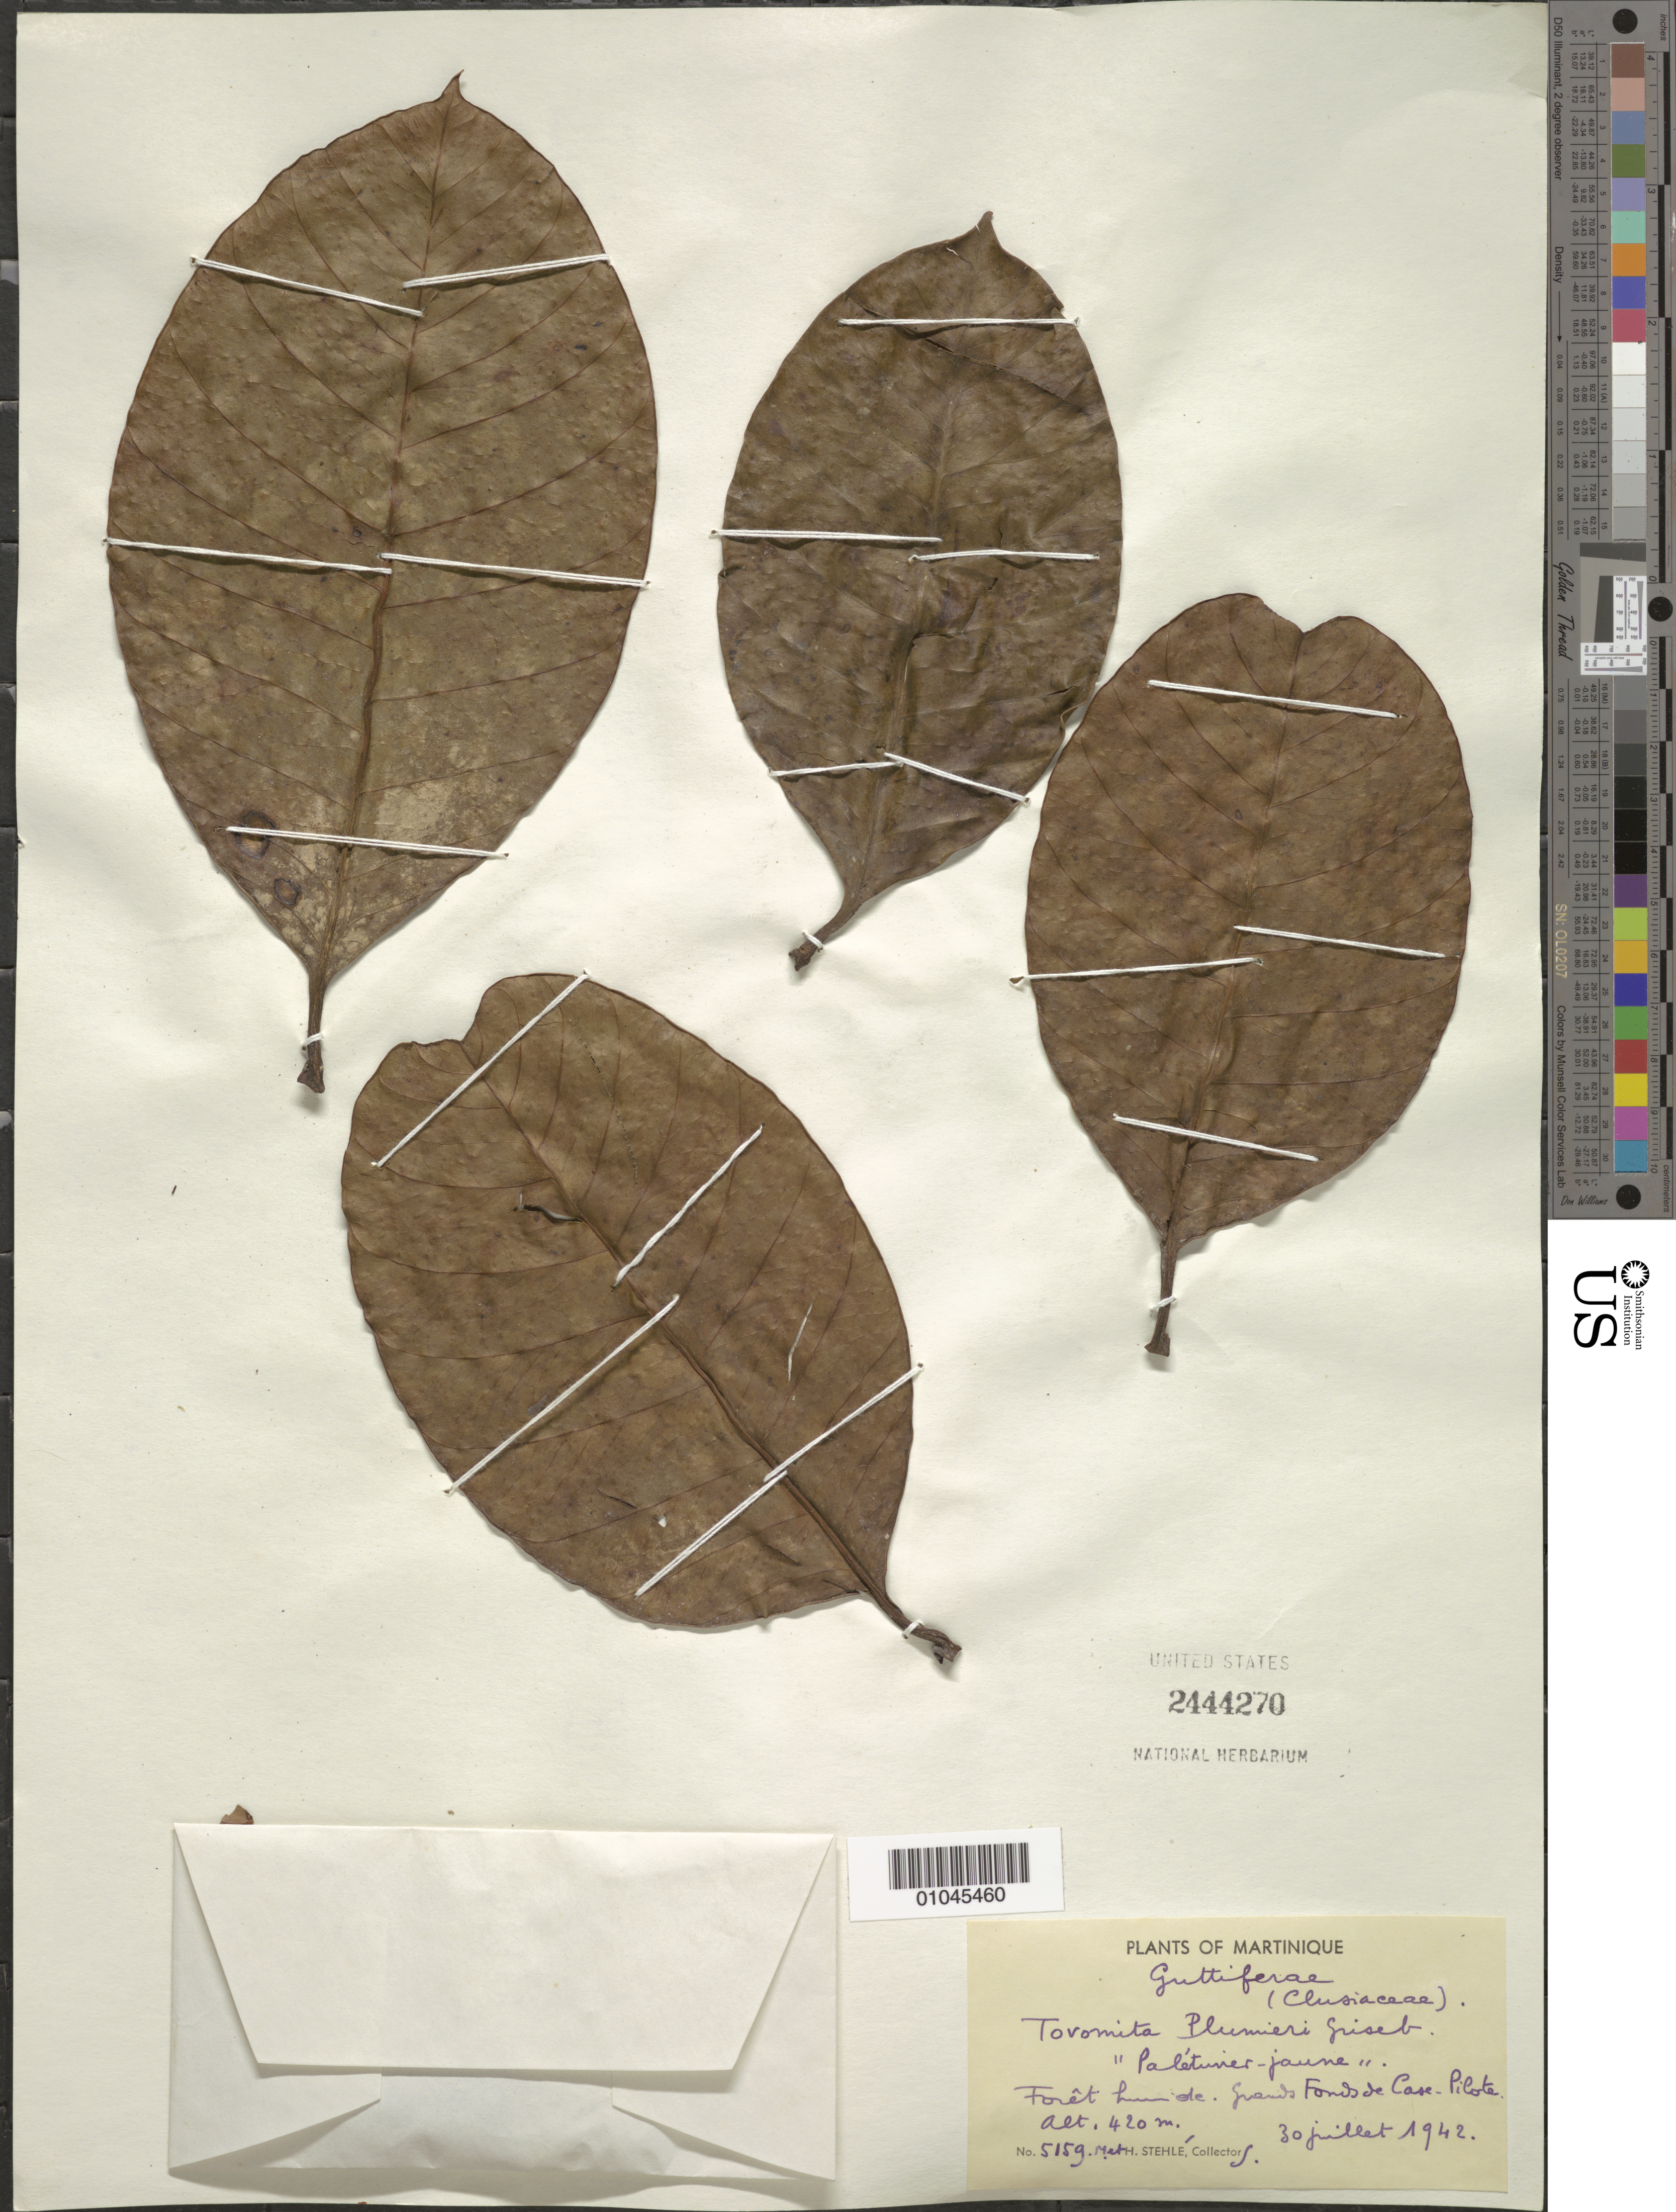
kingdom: Plantae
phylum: Tracheophyta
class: Magnoliopsida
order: Malpighiales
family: Clusiaceae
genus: Tovomita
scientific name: Tovomita plumieri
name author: Griseb.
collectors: M. Stehlé & H. Stehlé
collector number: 5159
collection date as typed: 30 Jul 1942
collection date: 1942-07-30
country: Martinique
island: Martinique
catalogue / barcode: US 2444270